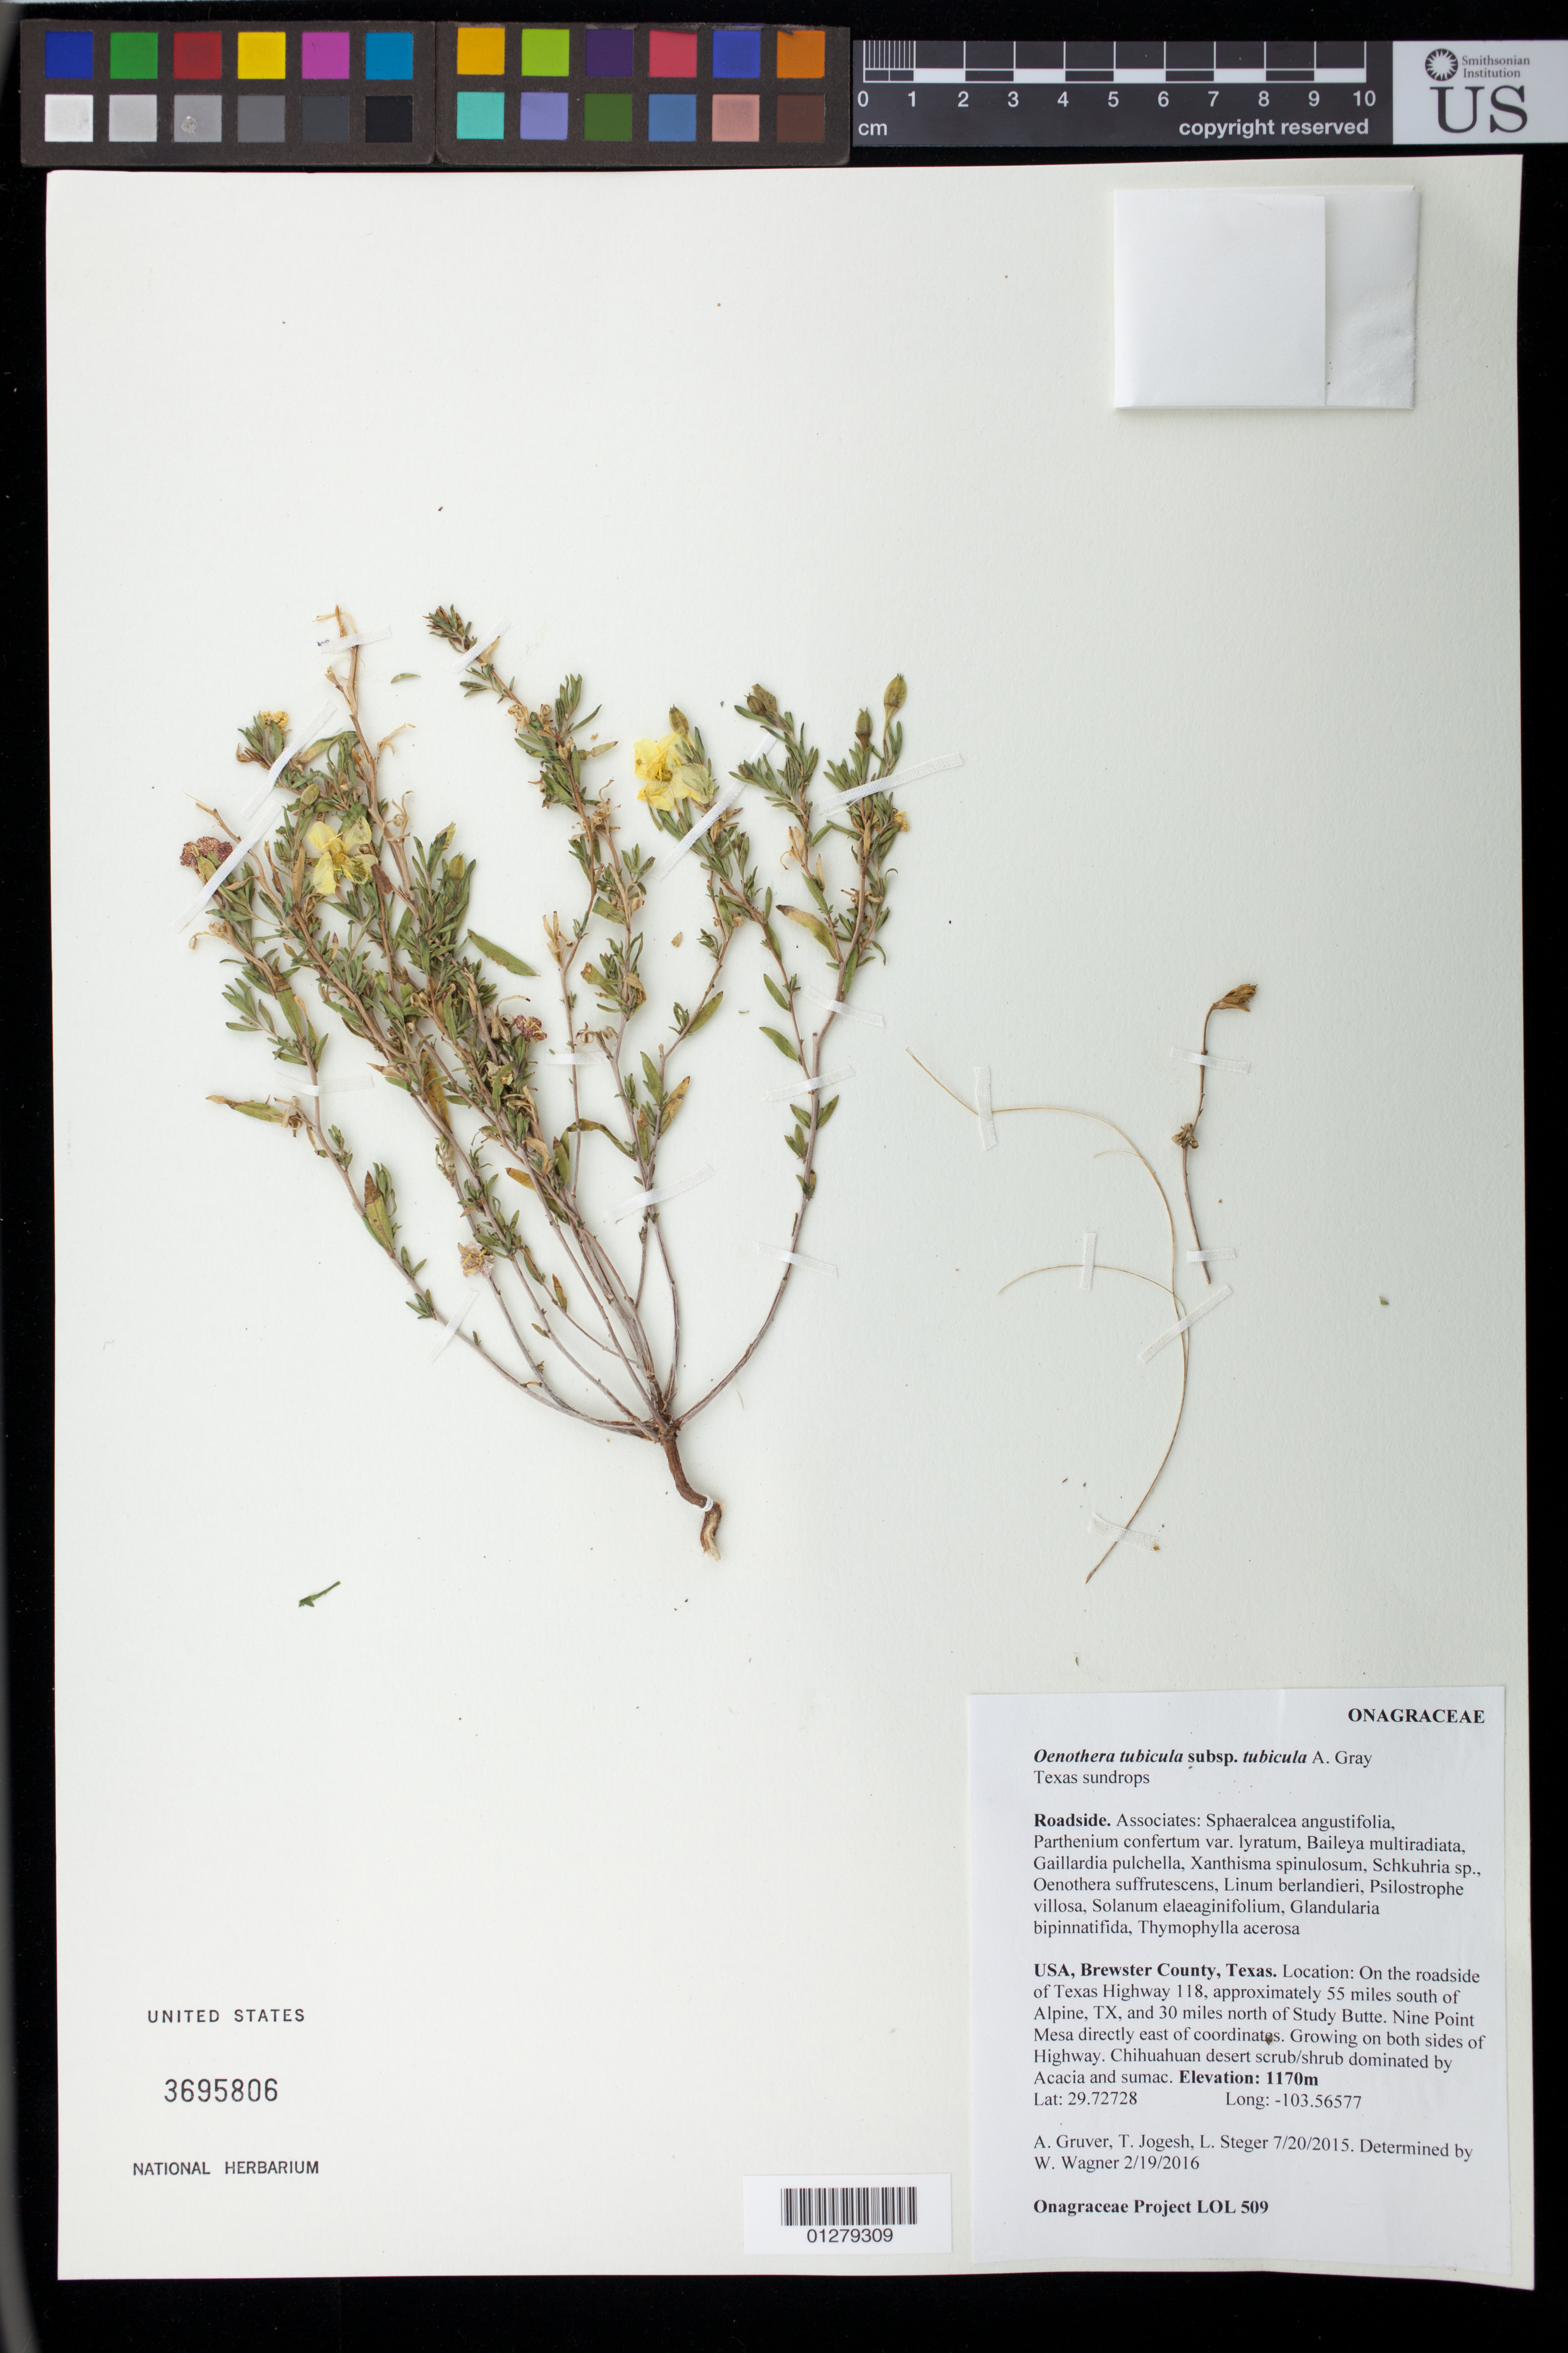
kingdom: Plantae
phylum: Tracheophyta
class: Magnoliopsida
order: Myrtales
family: Onagraceae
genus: Oenothera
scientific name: Oenothera tubicula subsp. tubicula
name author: A. Gray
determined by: Wagner, W. L., (BOT), Smithsonian Institution - National Museum of Natural History (UNITED STATES)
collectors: A. Gruver, T. Jojesh & L. Steger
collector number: LOL 509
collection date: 2015-07-20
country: United States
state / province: Texas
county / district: Brewster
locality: On the roadside of Texas HIghway 118, approximately 55 miles south of Alpine, TX, and 30 miles north of Study Butte. Nine Point Mesa directly east of coordinates. Growing on both sides of Highway 118.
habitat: Chihuahuan desert scrub/shrub dominated by Acacia and sumac.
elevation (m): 1170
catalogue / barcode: US 3695806